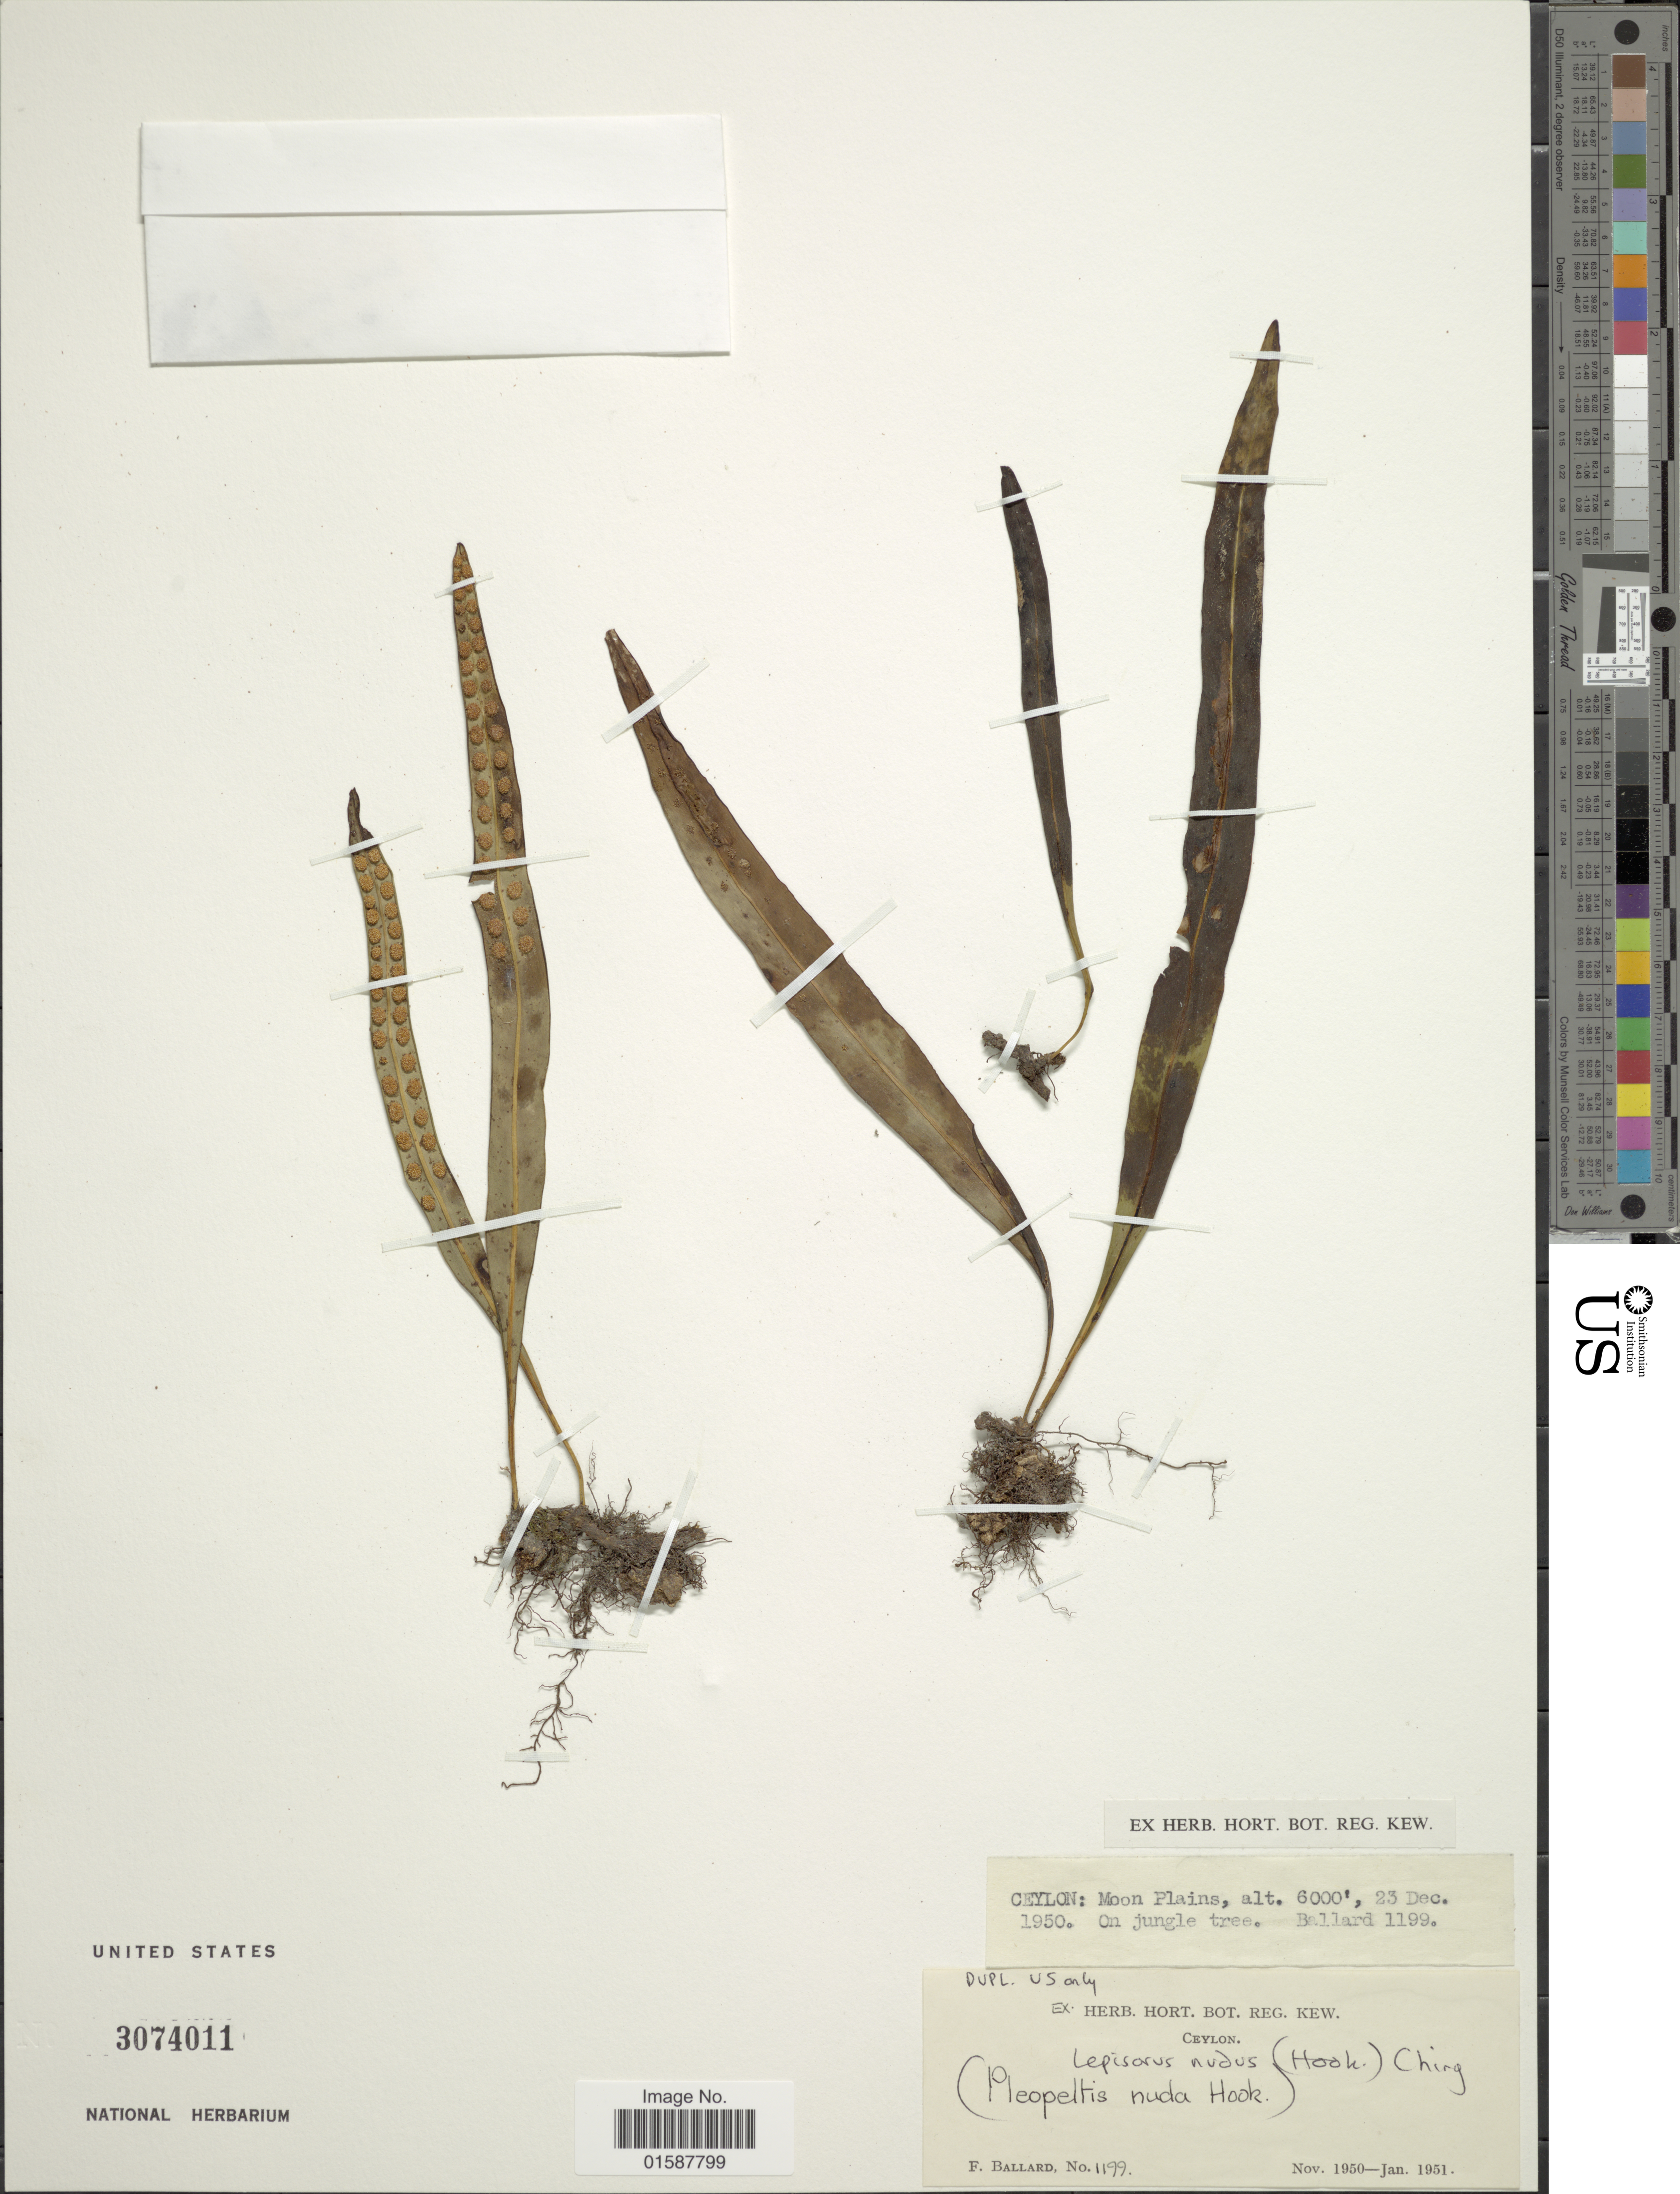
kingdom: Plantae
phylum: Tracheophyta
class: Polypodiopsida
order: Polypodiales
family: Polypodiaceae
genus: Lepisorus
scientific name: Lepisorus nuduisculum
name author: (Kunze)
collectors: F. Ballard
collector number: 1199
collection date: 1950-12-23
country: Sri Lanka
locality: Ceylon: Moon Plains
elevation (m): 1829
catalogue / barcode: US 3074011